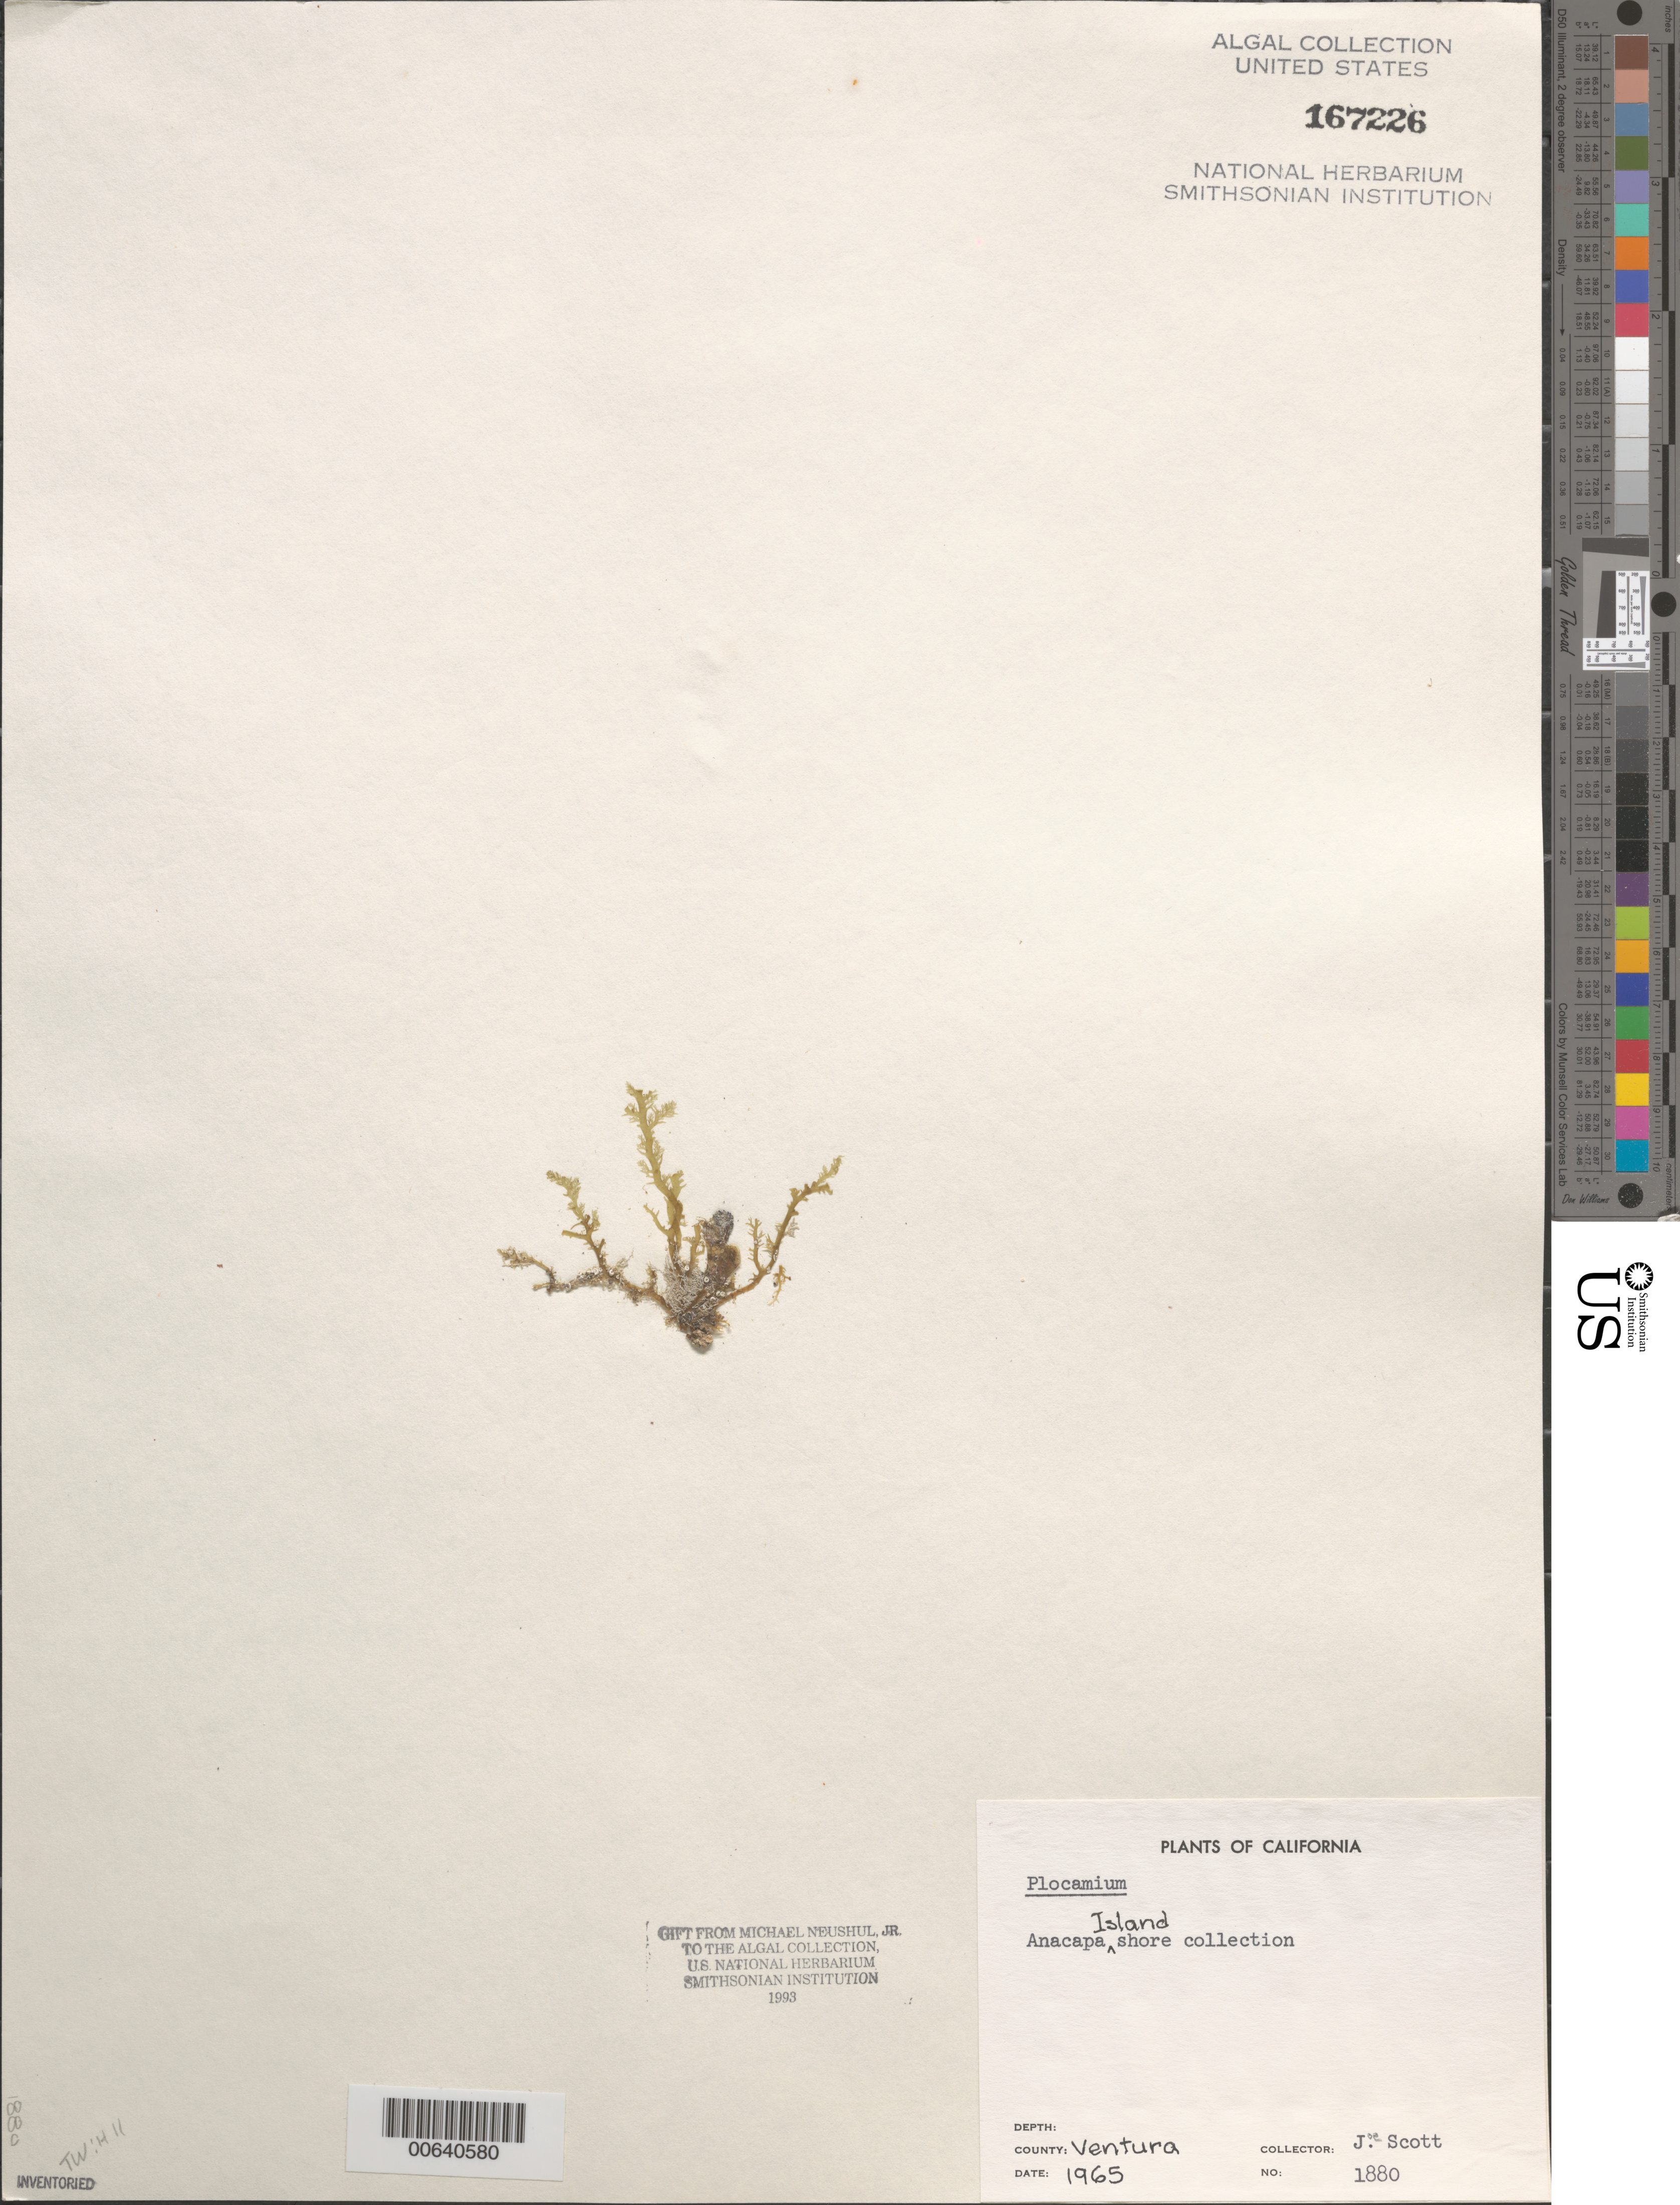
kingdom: Plantae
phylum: Rhodophyta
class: Florideophyceae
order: Plocamiales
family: Plocamiaceae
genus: Plocamium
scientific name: Plocamium sp.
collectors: J. Scott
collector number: Neushul 1880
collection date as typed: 1965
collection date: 1965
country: United States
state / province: California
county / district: Ventura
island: Anacapa Island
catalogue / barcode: US 167226